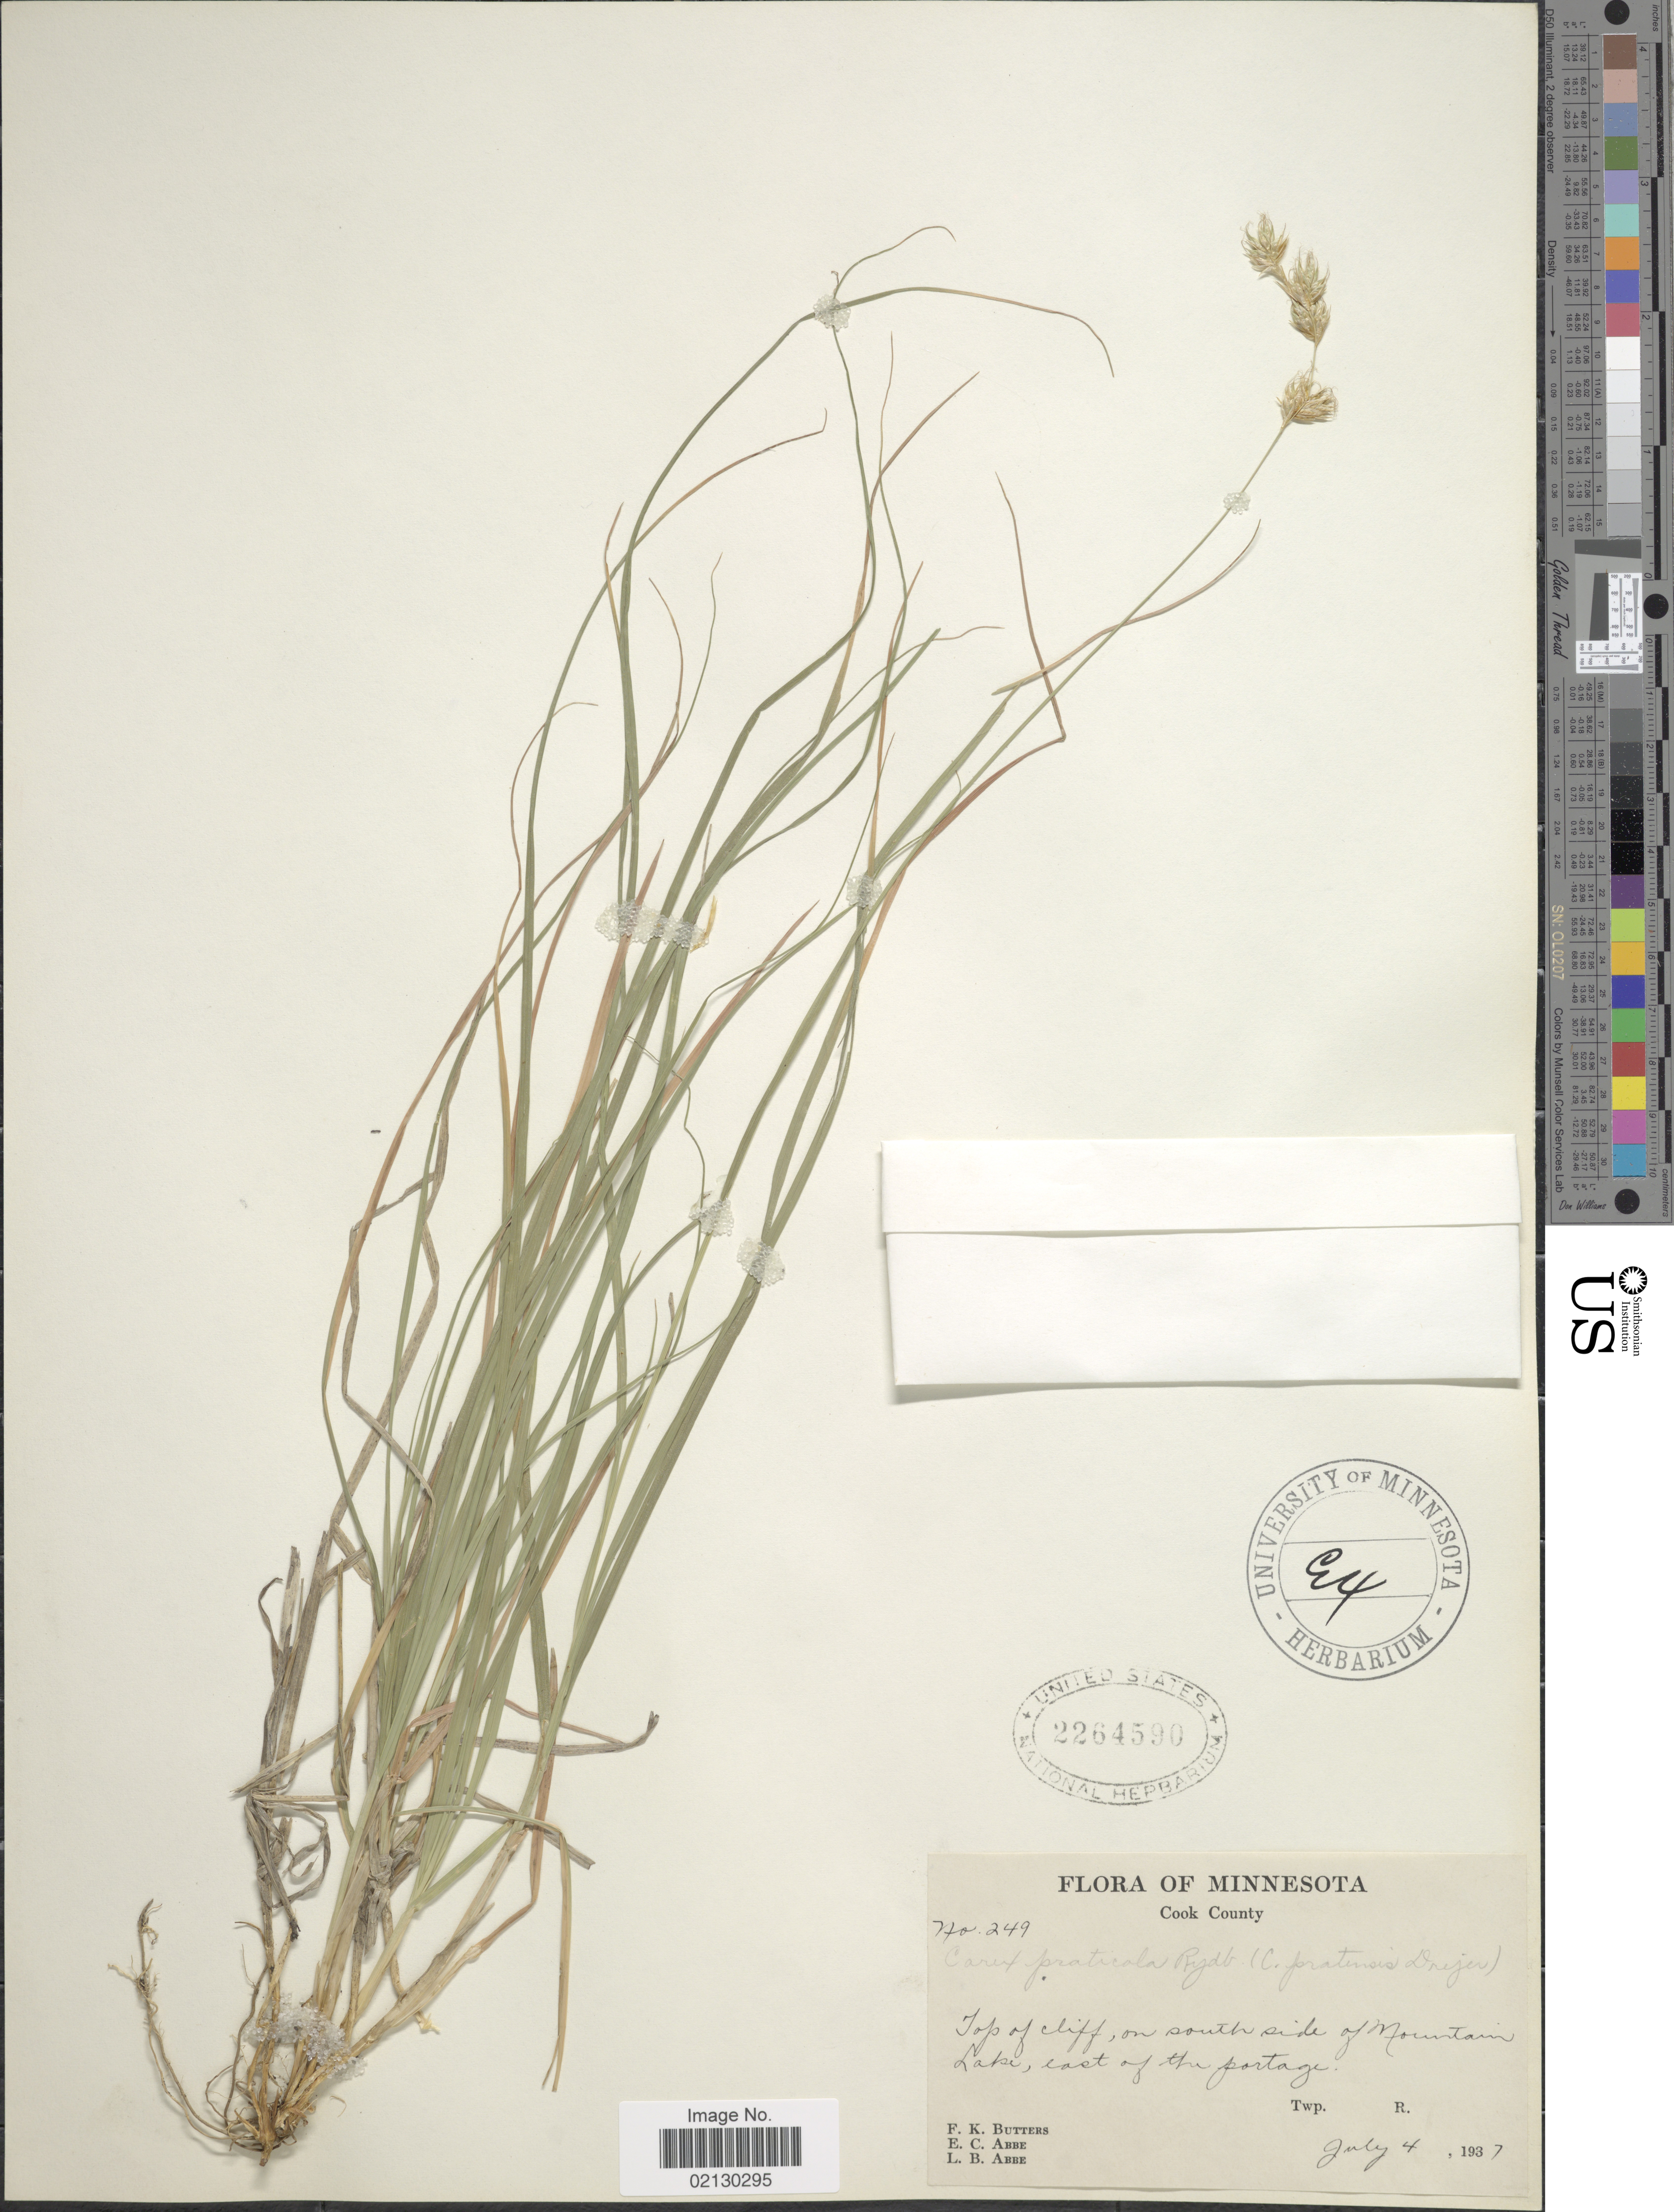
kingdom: Plantae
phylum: Tracheophyta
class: Liliopsida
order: Poales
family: Cyperaceae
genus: Carex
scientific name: Carex praticola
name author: Rydb.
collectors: F. K. Butters, E. C. Abbe & L. B. Abbe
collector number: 249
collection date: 1937-07-04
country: United States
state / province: Minnesota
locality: Cook County, Top of cliff on south side of Mountain Lake, east of the portage. Twp. R.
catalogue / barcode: US 2264590